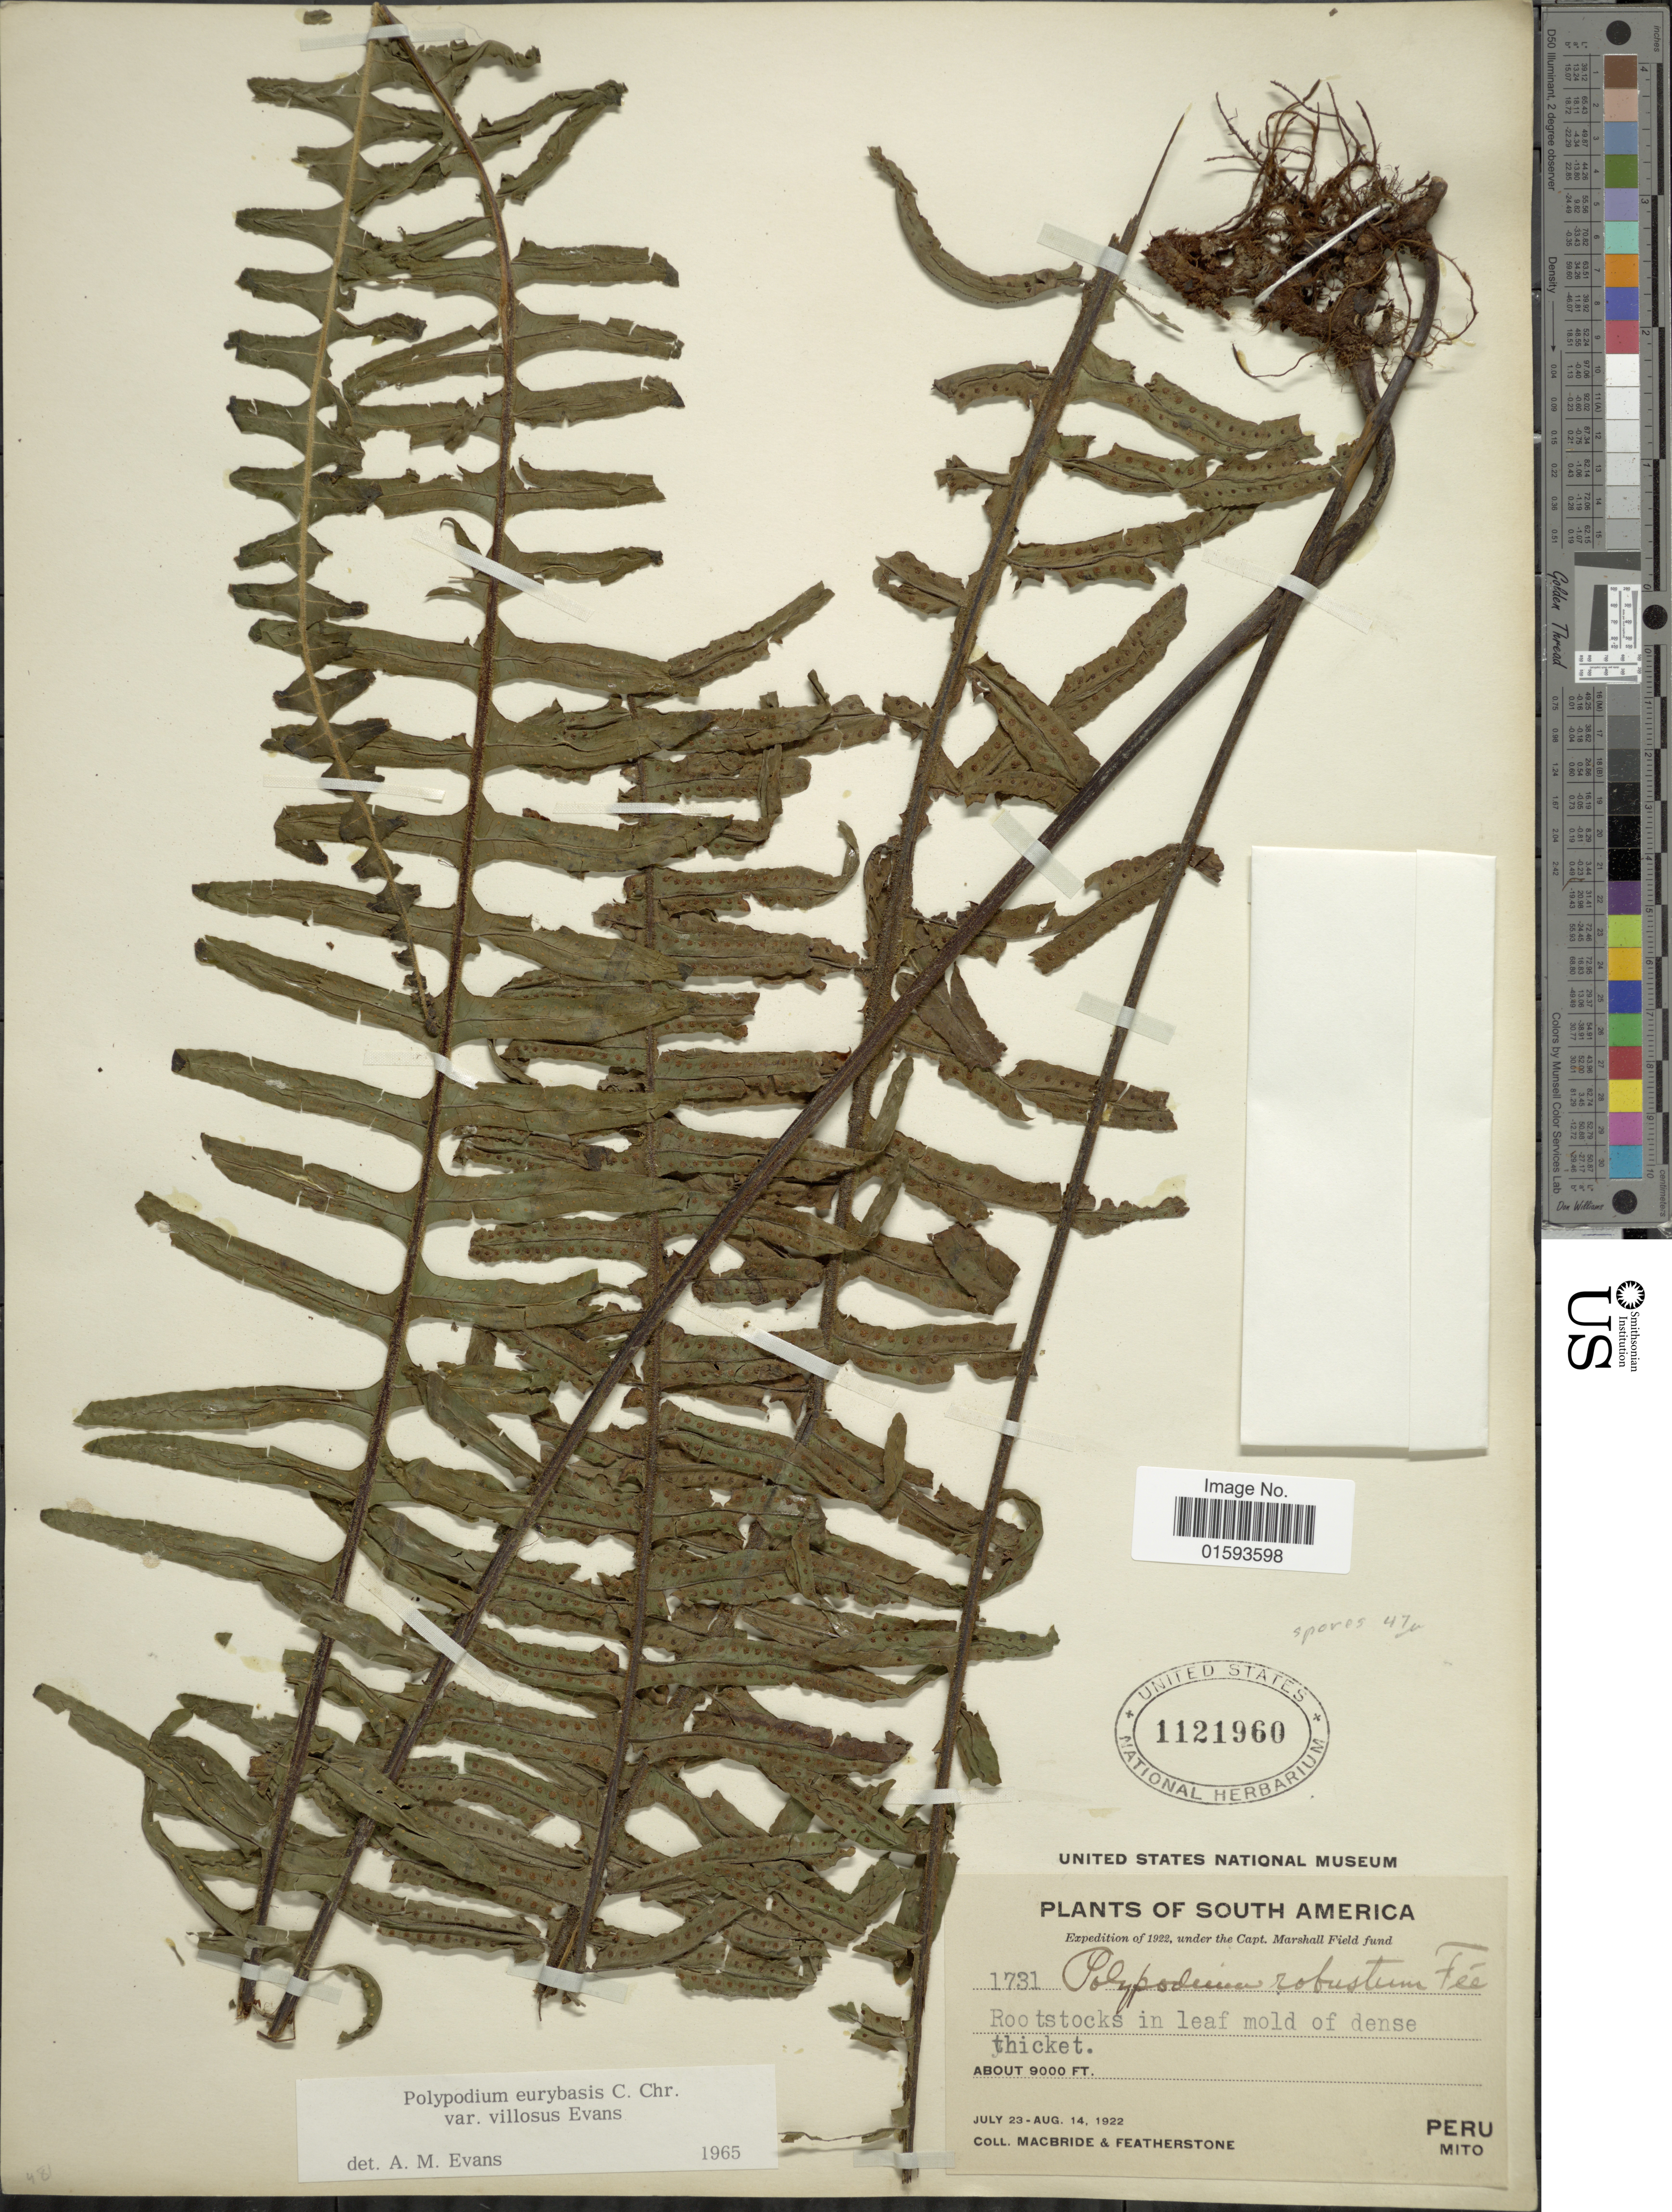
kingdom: Plantae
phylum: Tracheophyta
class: Polypodiopsida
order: Polypodiales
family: Polypodiaceae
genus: Pecluma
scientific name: Pecluma eurybasis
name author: (C. Chr.) M.G. Price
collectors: Macbride, -- & -. Featherstone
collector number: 1731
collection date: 1922-07-23/1922-08-14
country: Peru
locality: Rootstocks in leaf mold of dense thicket, Mito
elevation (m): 2743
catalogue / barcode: US 1121960